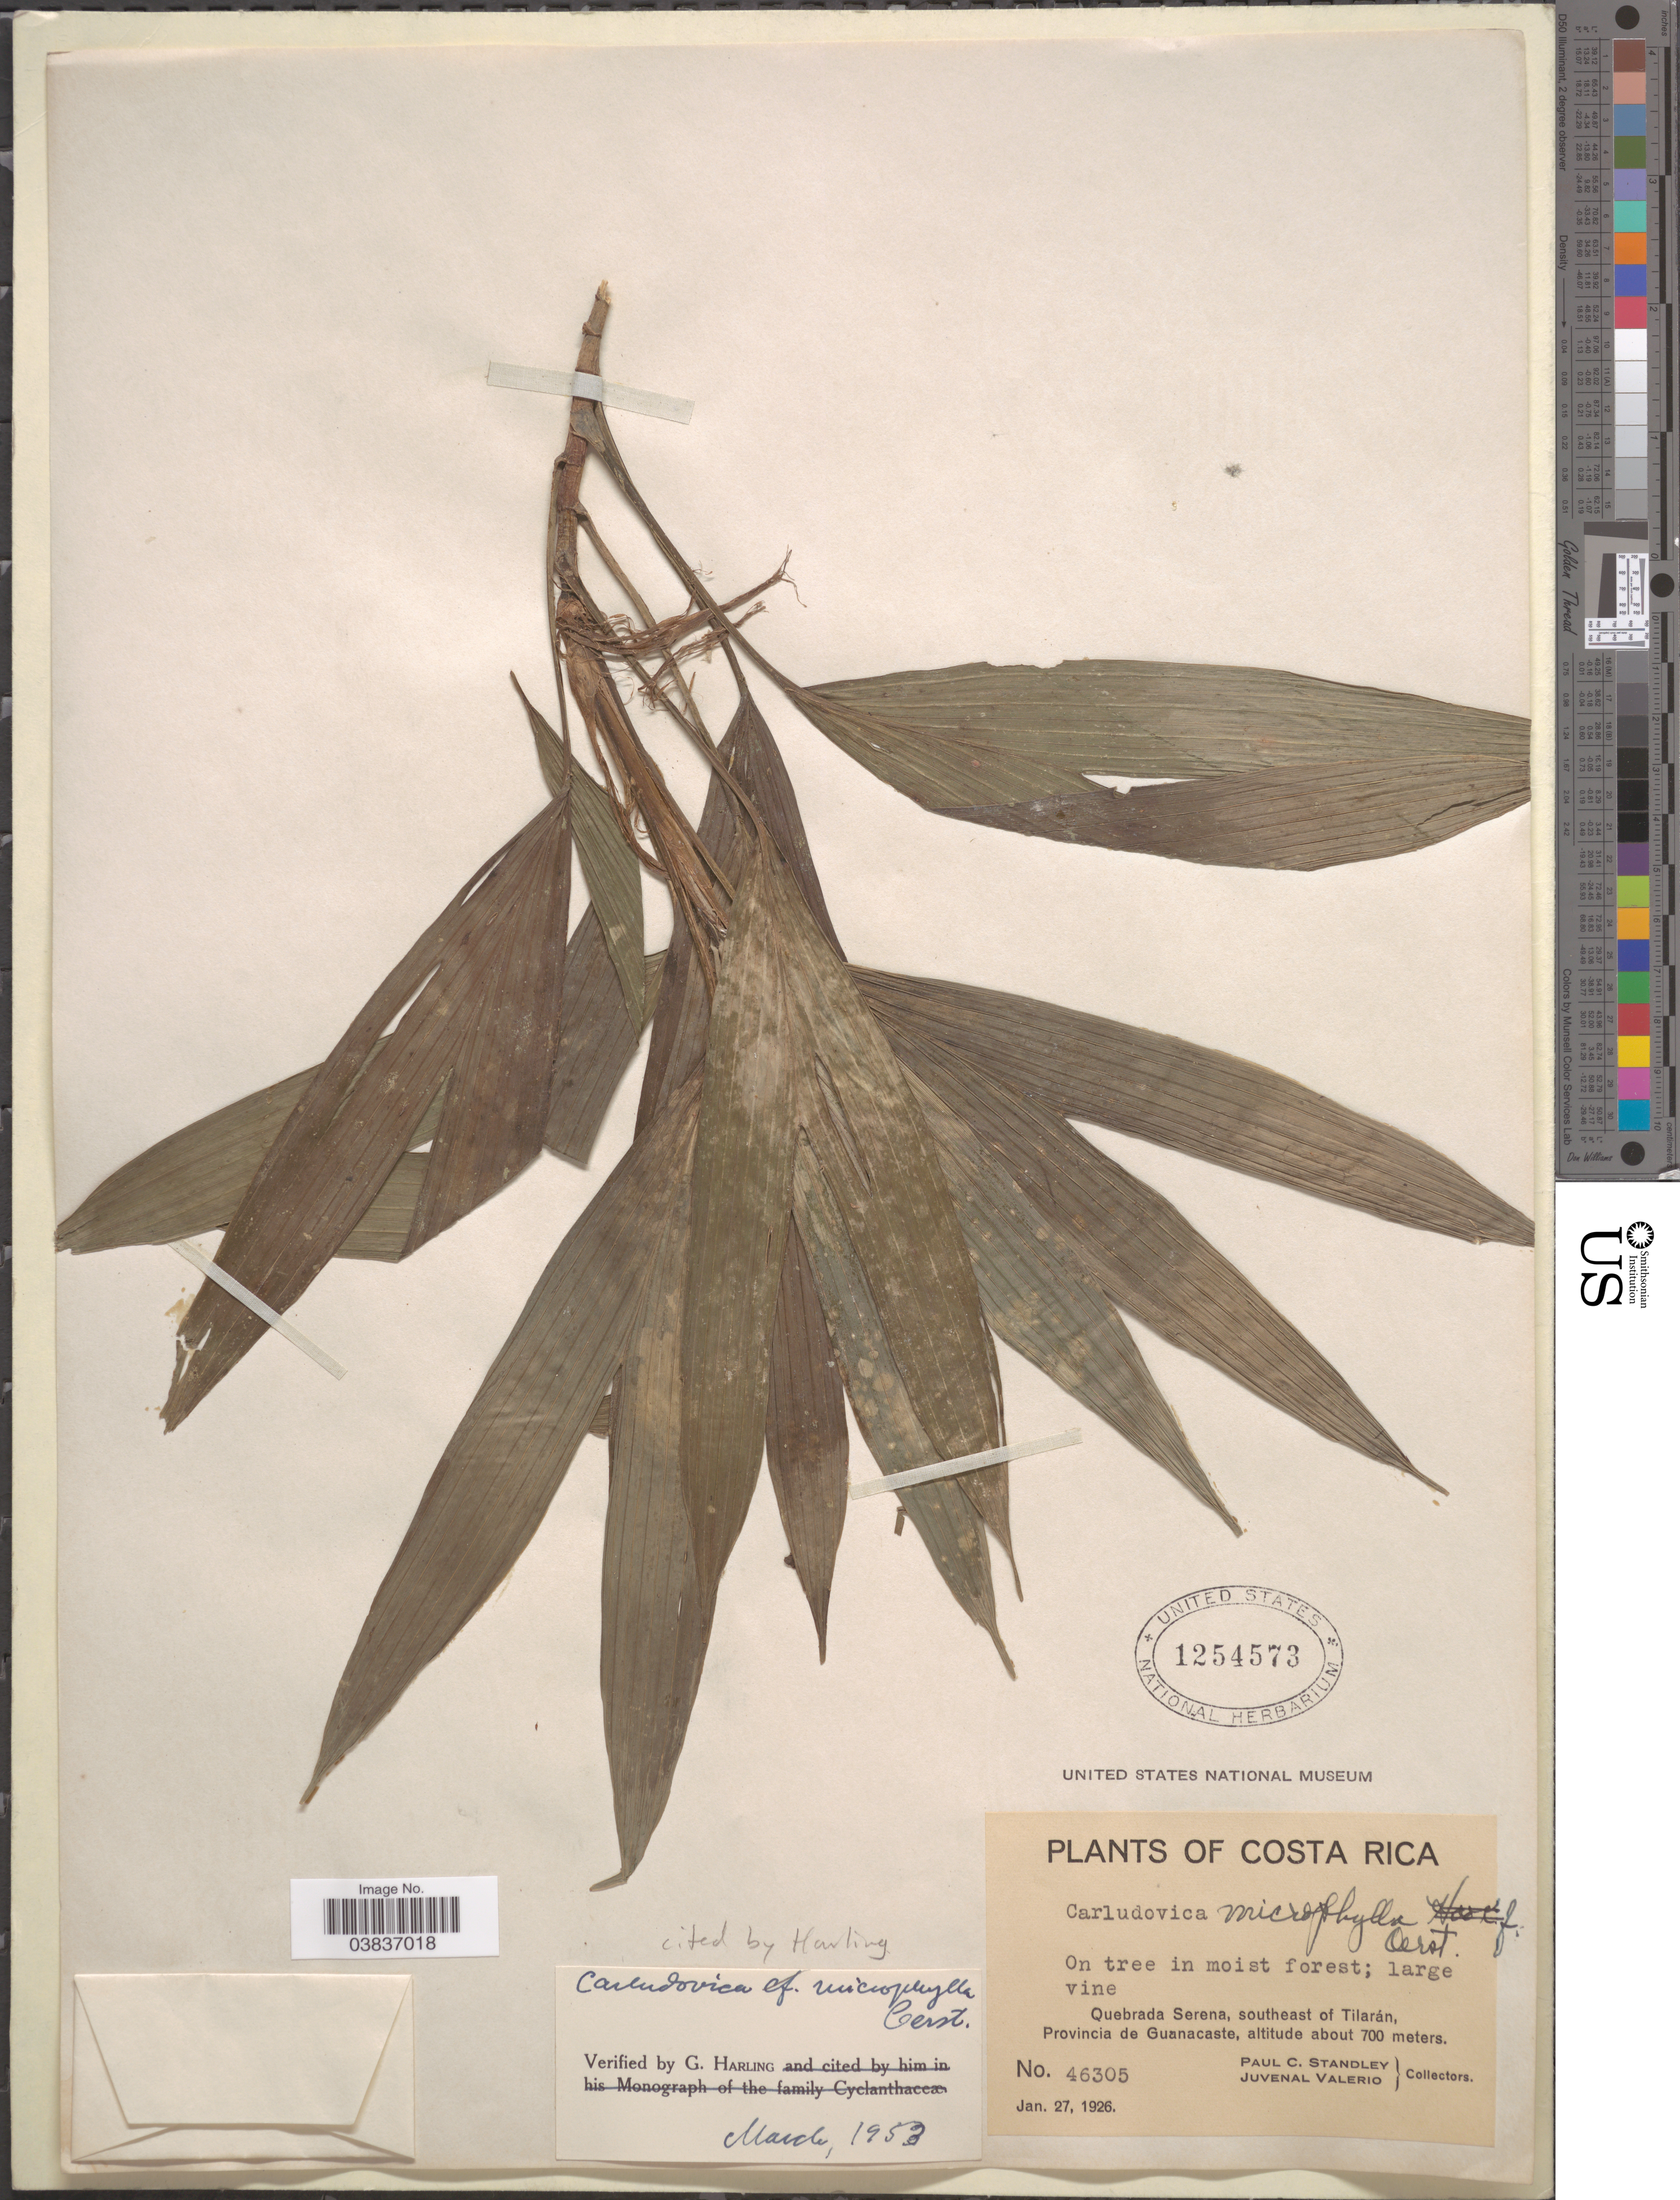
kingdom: Plantae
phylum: Tracheophyta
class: Liliopsida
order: Pandanales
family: Cyclanthaceae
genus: Asplundia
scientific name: Asplundia microphylla subsp. microphylla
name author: Harling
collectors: P. C. Standley & J. Valerio R.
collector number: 46305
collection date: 1926-01-27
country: Costa Rica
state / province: Guanacaste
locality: Quebrada Serena, southeast of Tilarán.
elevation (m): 700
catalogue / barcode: US 1254573